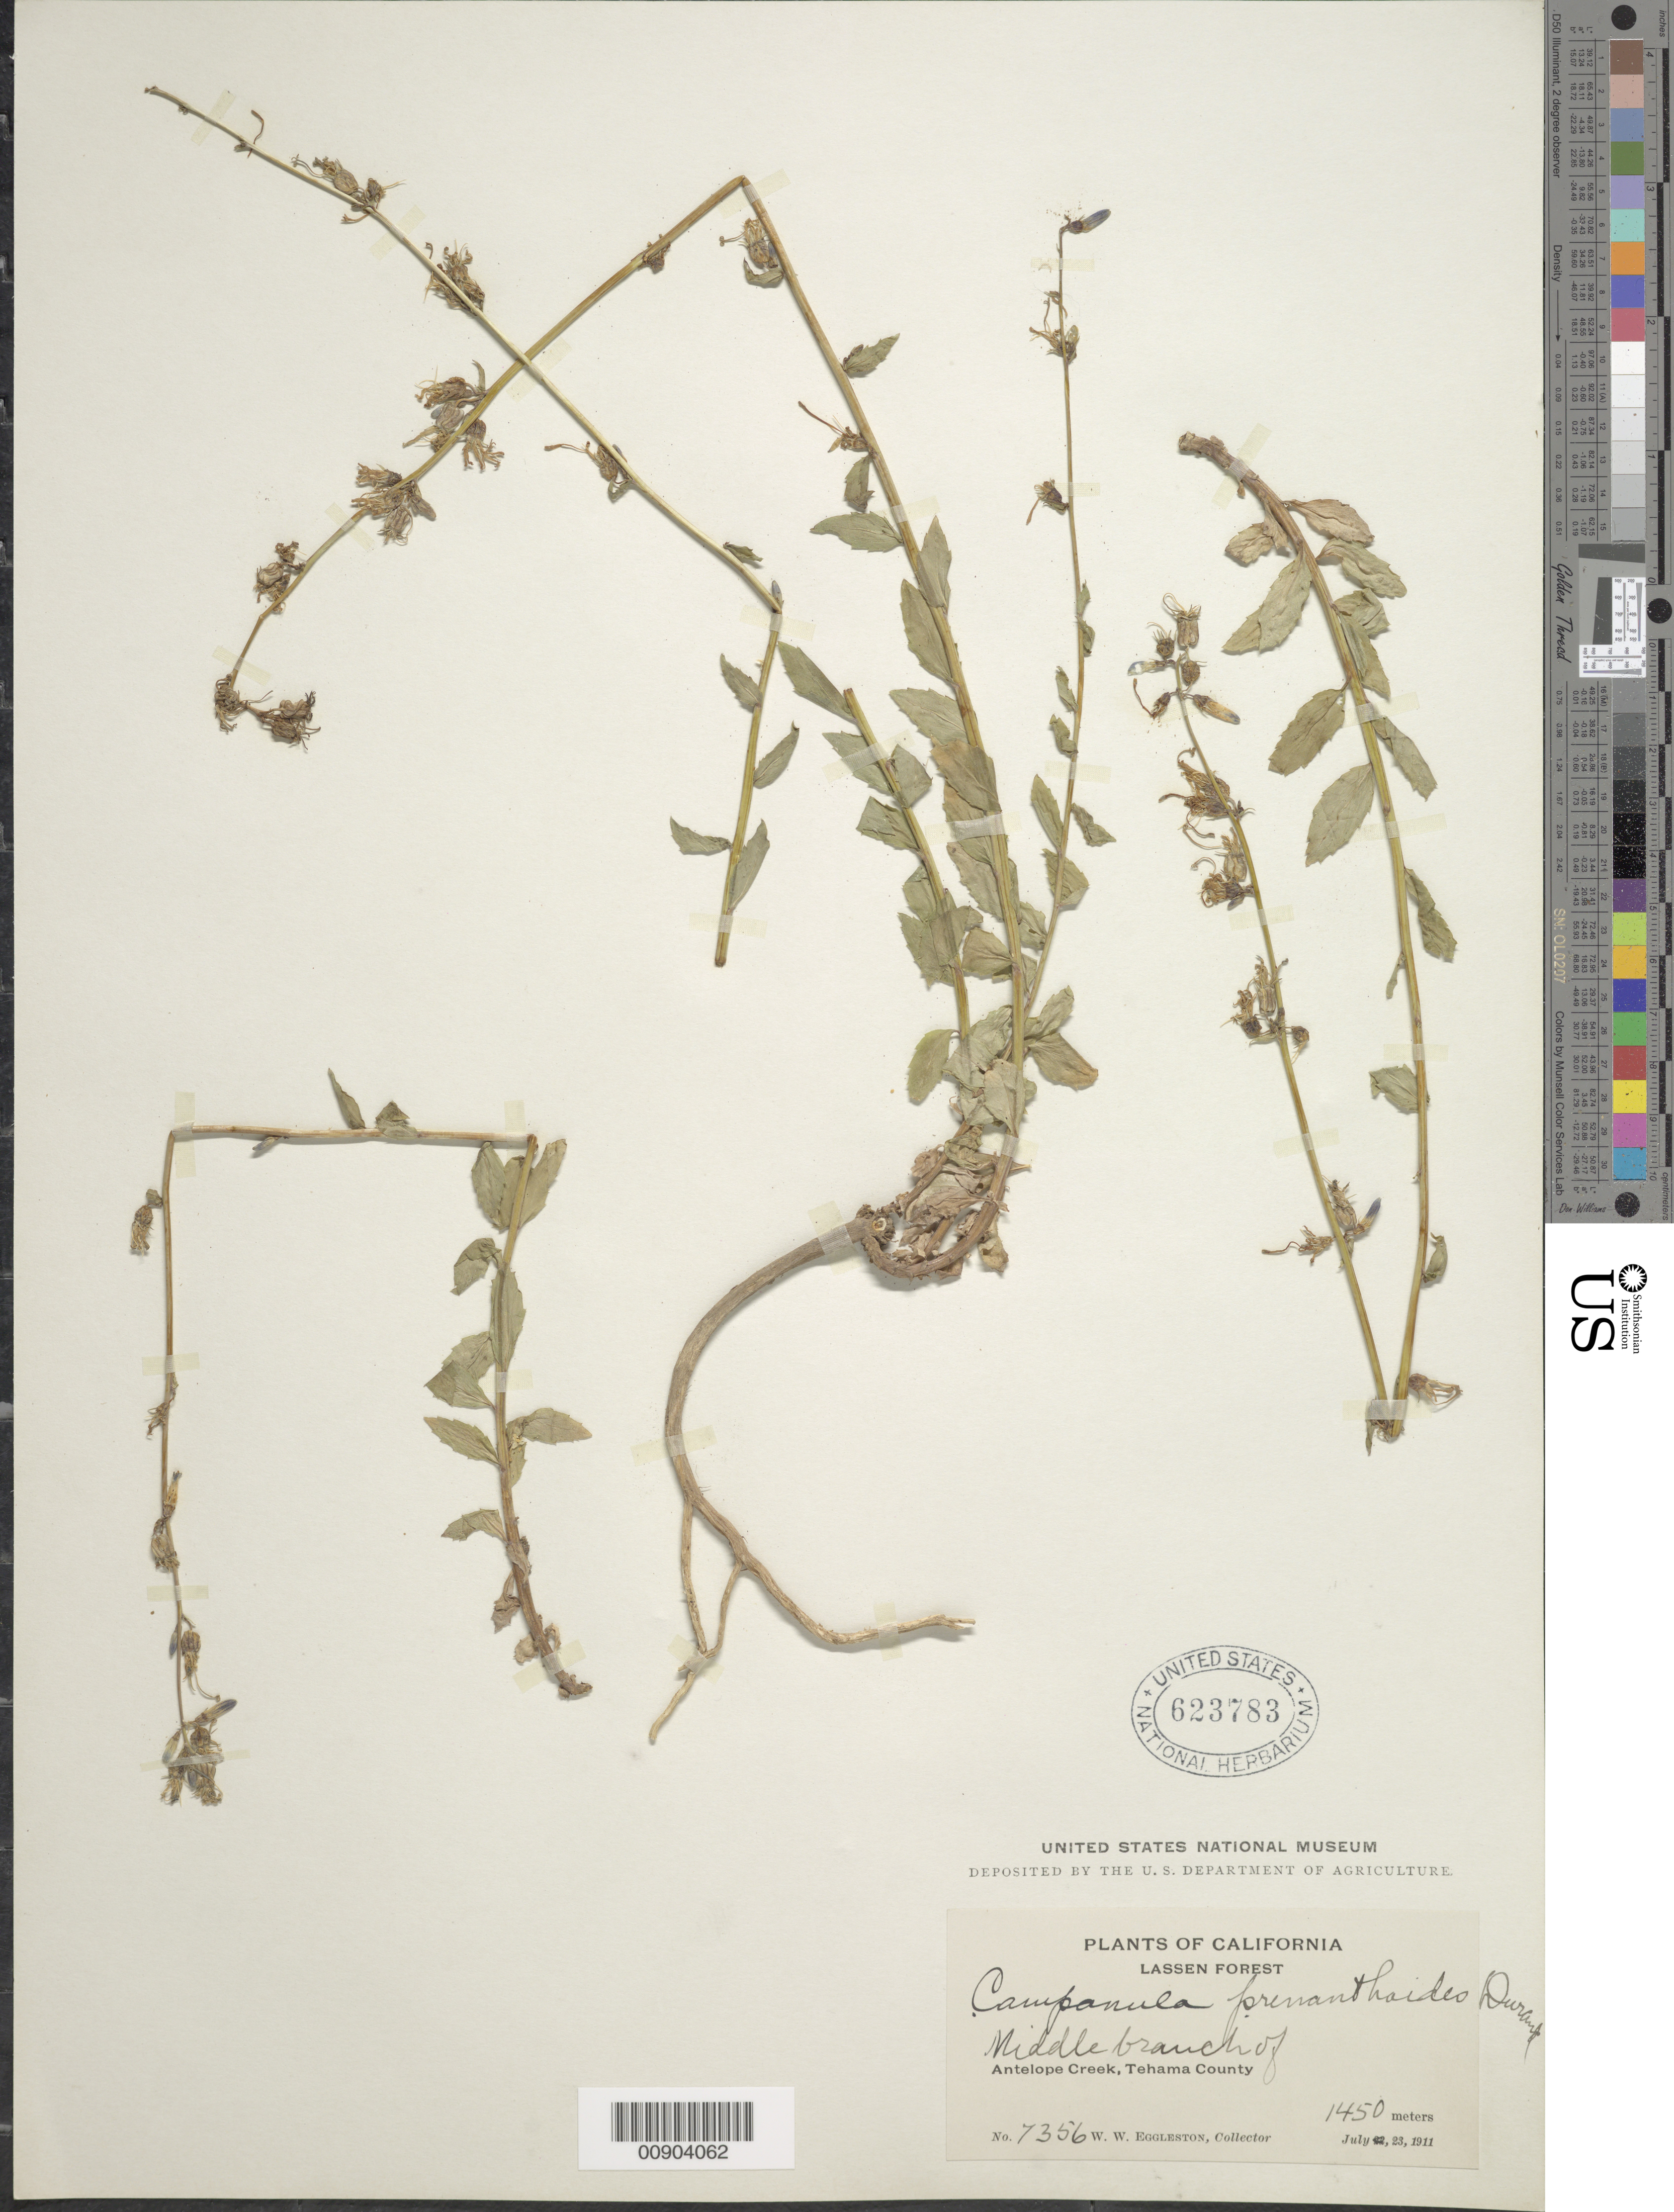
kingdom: Plantae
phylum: Tracheophyta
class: Magnoliopsida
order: Asterales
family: Campanulaceae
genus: Campanula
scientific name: Campanula prenanthoides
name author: Durand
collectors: W. W. Eggleston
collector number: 7356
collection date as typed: July 23, 1911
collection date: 1911-07-23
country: United States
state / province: California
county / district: Tehama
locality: Middle branch of Antelope Creek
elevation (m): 1450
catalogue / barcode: US 623783